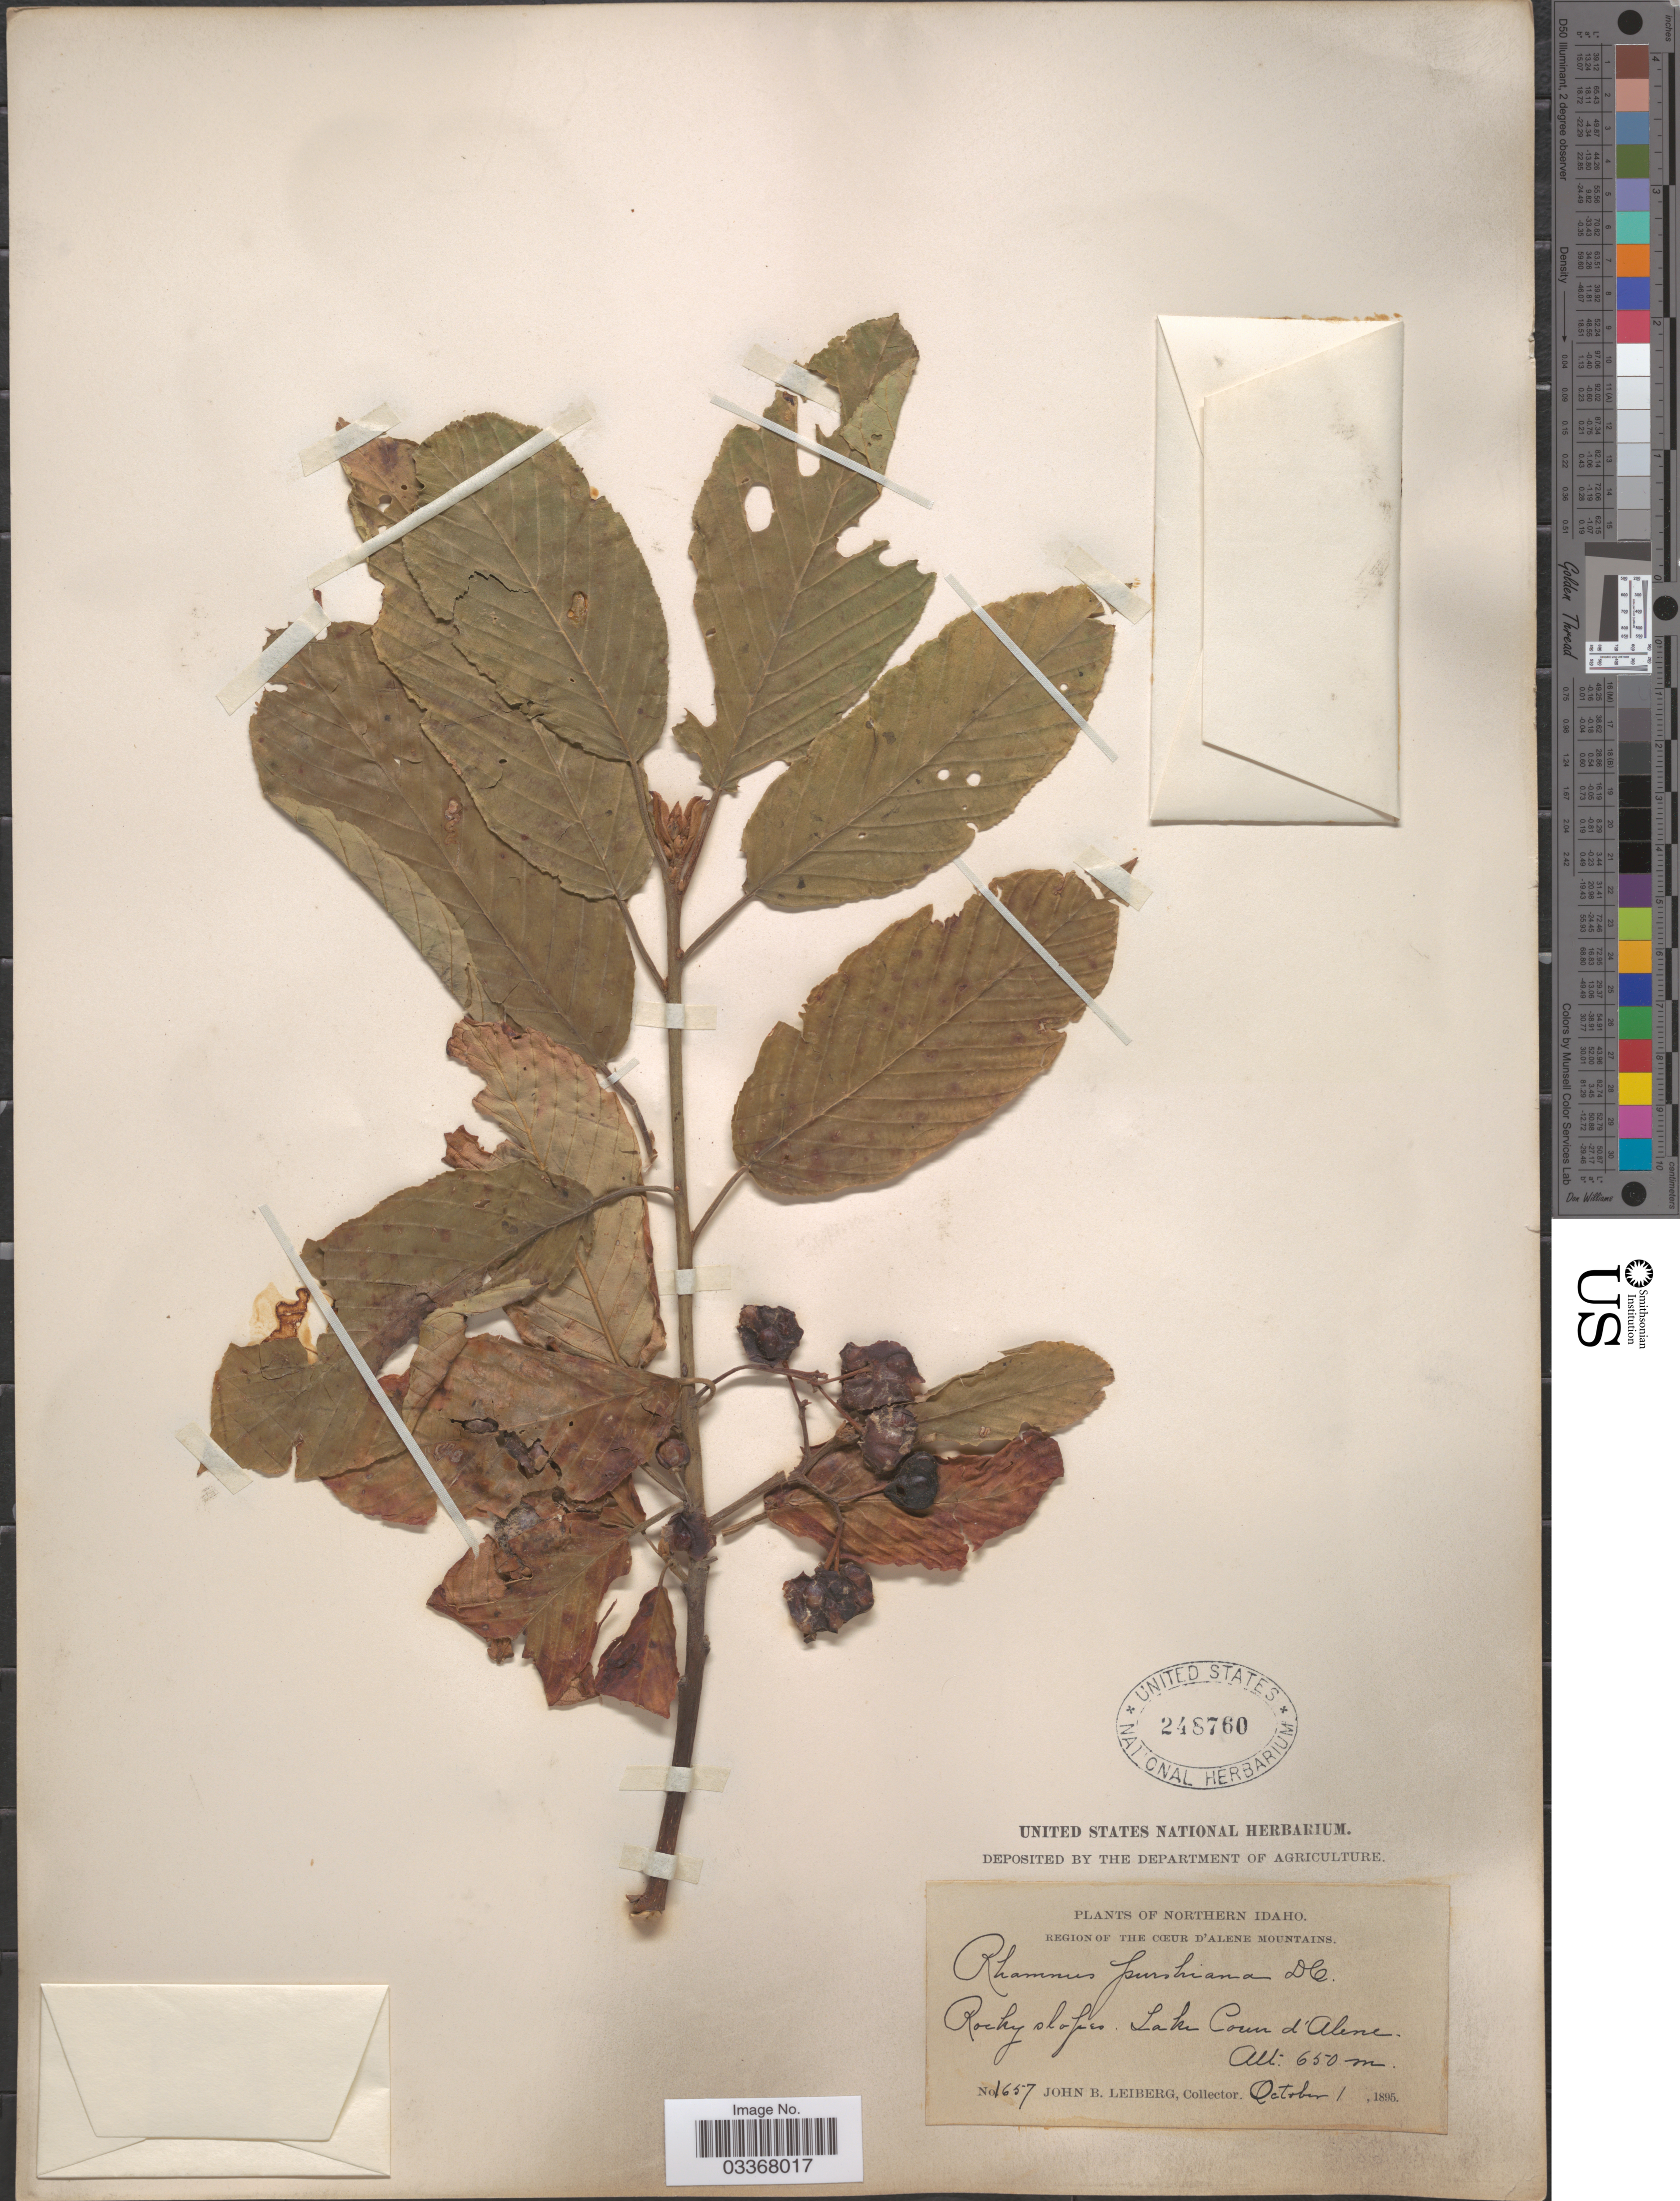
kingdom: Plantae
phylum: Tracheophyta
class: Magnoliopsida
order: Rosales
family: Rhamnaceae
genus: Frangula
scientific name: Frangula purshiana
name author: (DC.) A. Gray ex J.G. Cooper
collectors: J. B. Leiberg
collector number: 1657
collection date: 1895-10-01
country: United States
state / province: Idaho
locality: Northern Idaho, Region of the Cœur d'Alene Mountains, Rocky slopes, Lake Coeur d'Alene.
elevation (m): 650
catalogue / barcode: US 248760